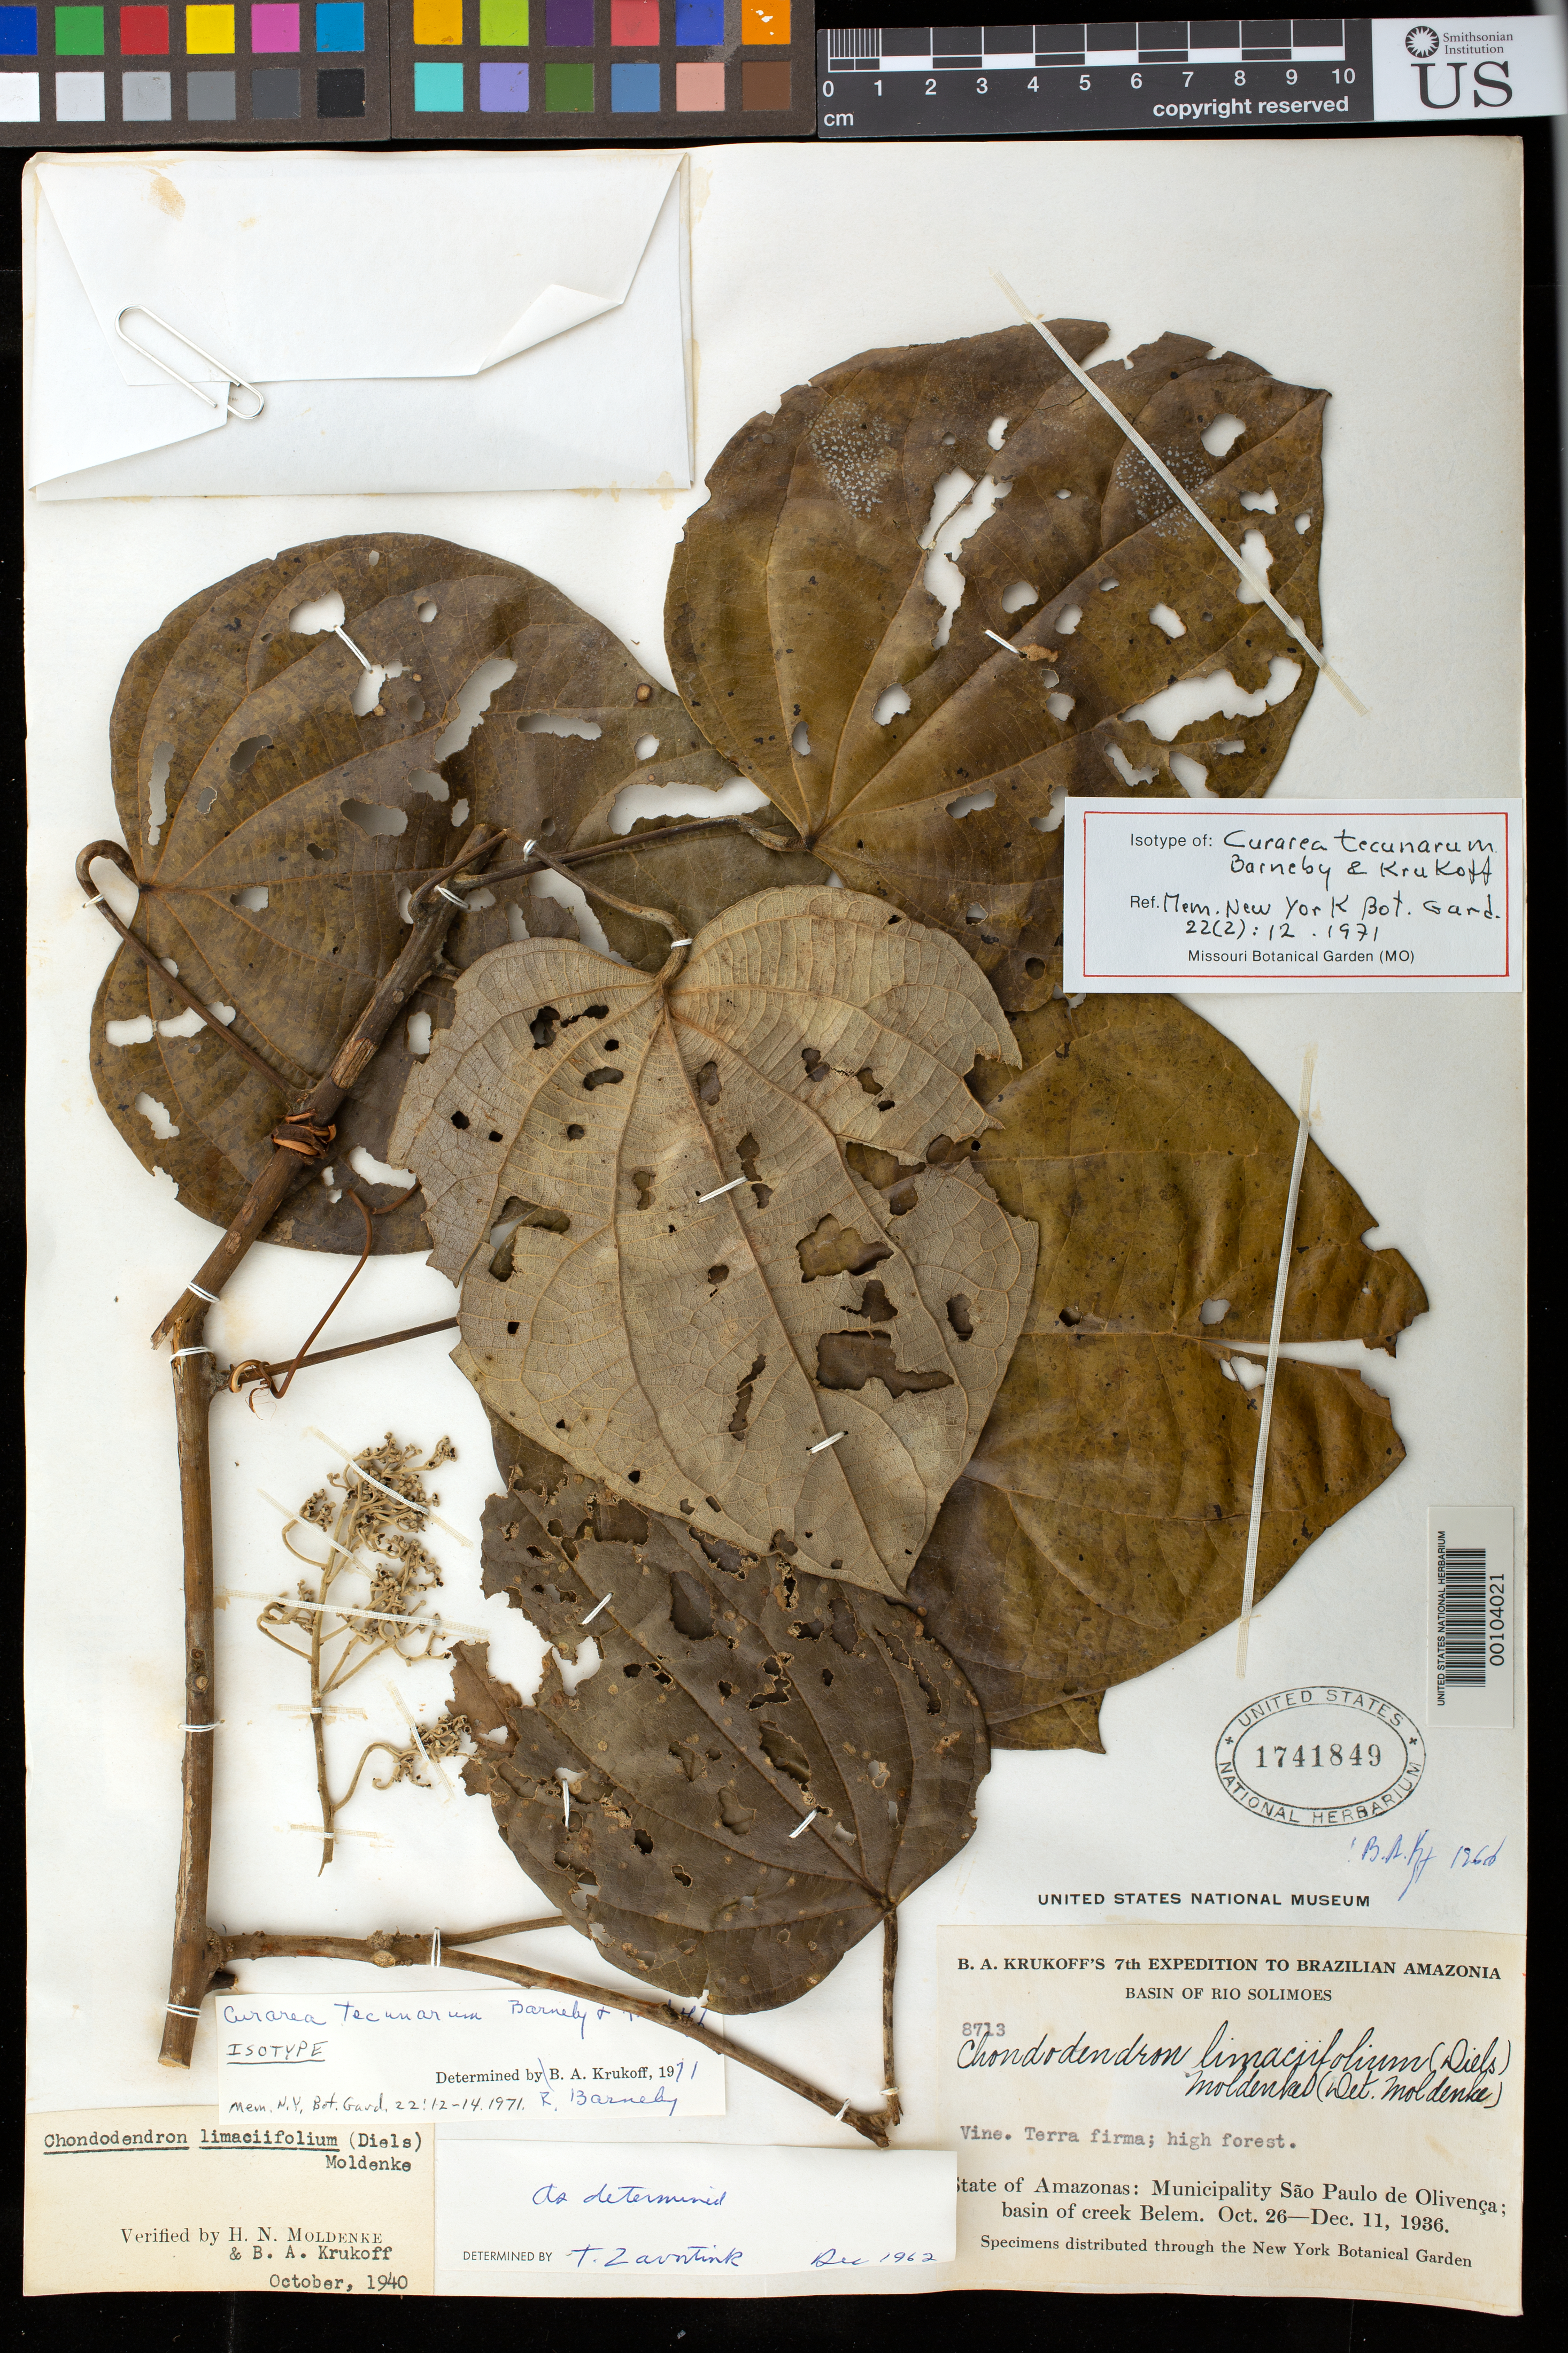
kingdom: Plantae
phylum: Tracheophyta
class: Magnoliopsida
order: Ranunculales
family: Menispermaceae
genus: Curarea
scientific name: Curarea tecunarum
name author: Barneby & Krukoff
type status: Isotype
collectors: B. A. Krukoff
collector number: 8713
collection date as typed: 26 Oct 1936 to 11 Dec 1936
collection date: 1936-10-26/1936-12-11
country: Brazil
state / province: Amazonas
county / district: São Paulo de Olivença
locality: State of Amazonas: Municipality São Paulo de Olivença; basin of creek Belem. Basin of Rio Solimoes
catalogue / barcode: US 1741849